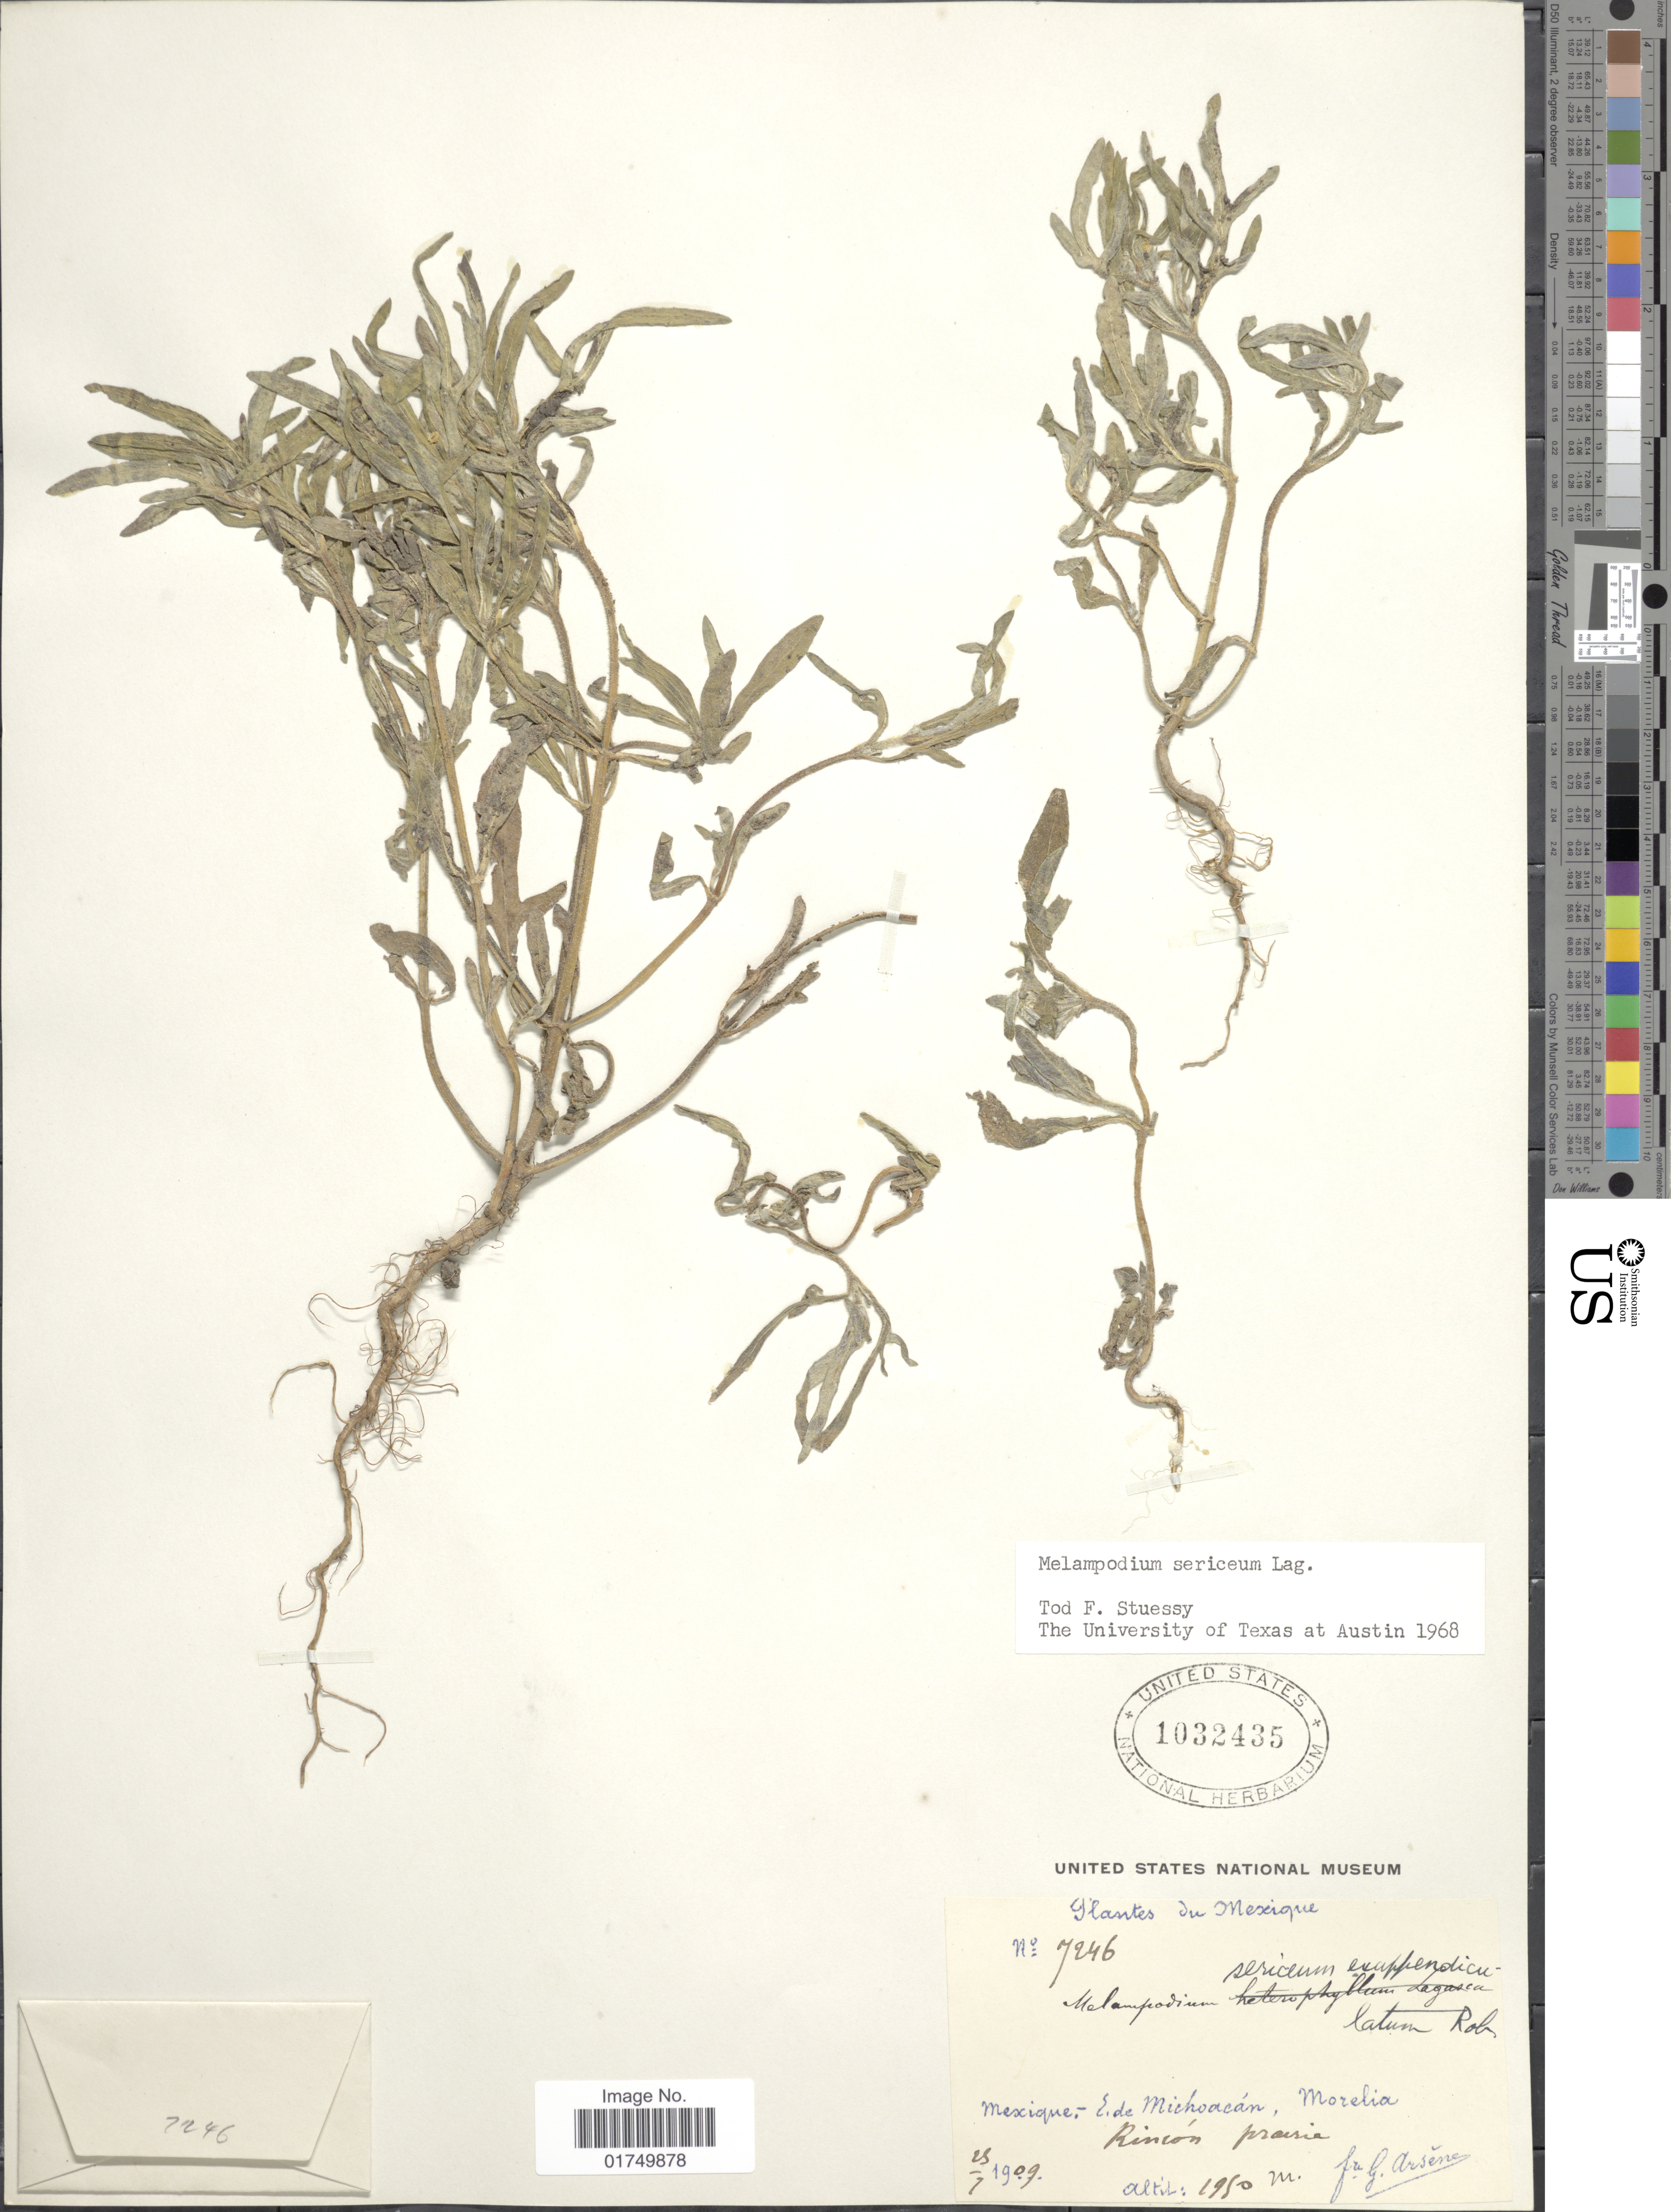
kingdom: Plantae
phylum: Tracheophyta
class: Magnoliopsida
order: Asterales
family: Asteraceae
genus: Melampodium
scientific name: Melampodium sericeum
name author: Kunth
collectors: Bro. G. Arsène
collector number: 7246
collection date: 1909-07-28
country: Mexico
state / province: Michoacán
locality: Mexique - E. de Michoacán, Morelia. Rincón prairie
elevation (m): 1950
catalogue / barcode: US 1032435